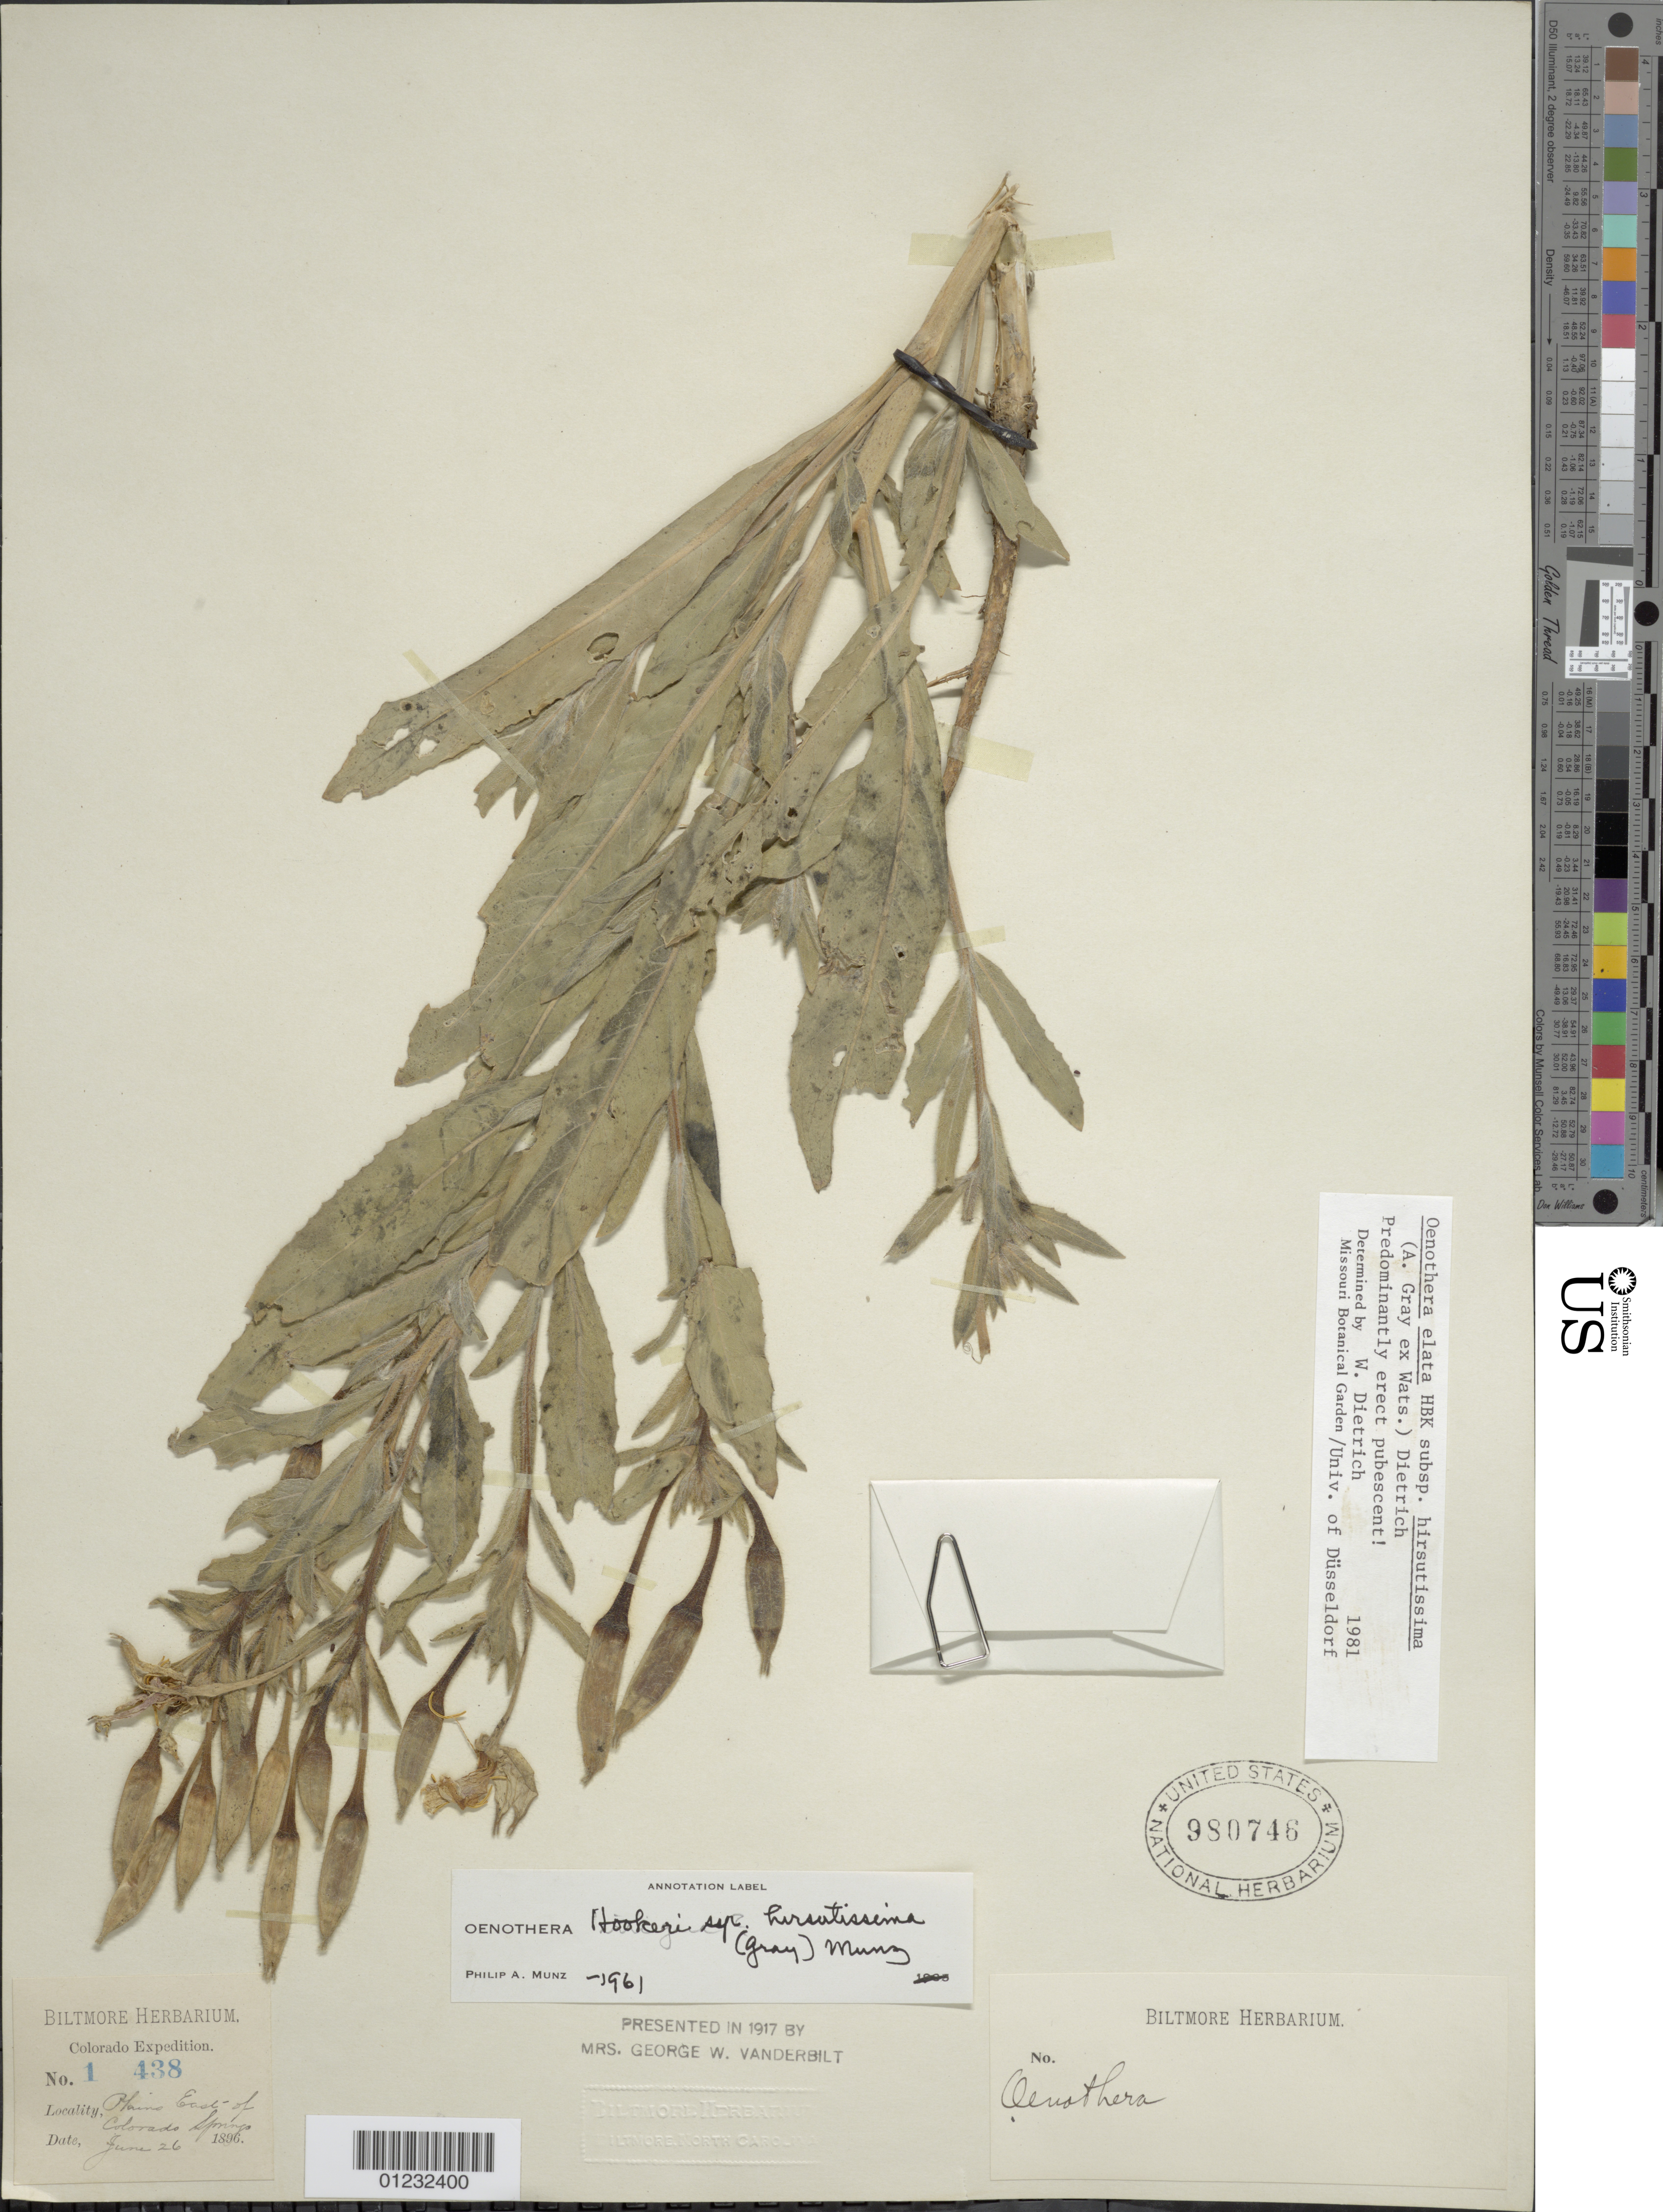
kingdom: Plantae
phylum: Tracheophyta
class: Magnoliopsida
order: Myrtales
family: Onagraceae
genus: Oenothera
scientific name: Oenothera elata subsp. hirsutissima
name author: (A. Gray ex S. Watson) W. Dietr.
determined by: Dietrich, W.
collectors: ex herb. Biltmore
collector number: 1 438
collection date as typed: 26 Jun 1896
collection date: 1896-06-26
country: United States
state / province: Colorado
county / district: El Paso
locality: Plains e of colorado springs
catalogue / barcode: US 980746